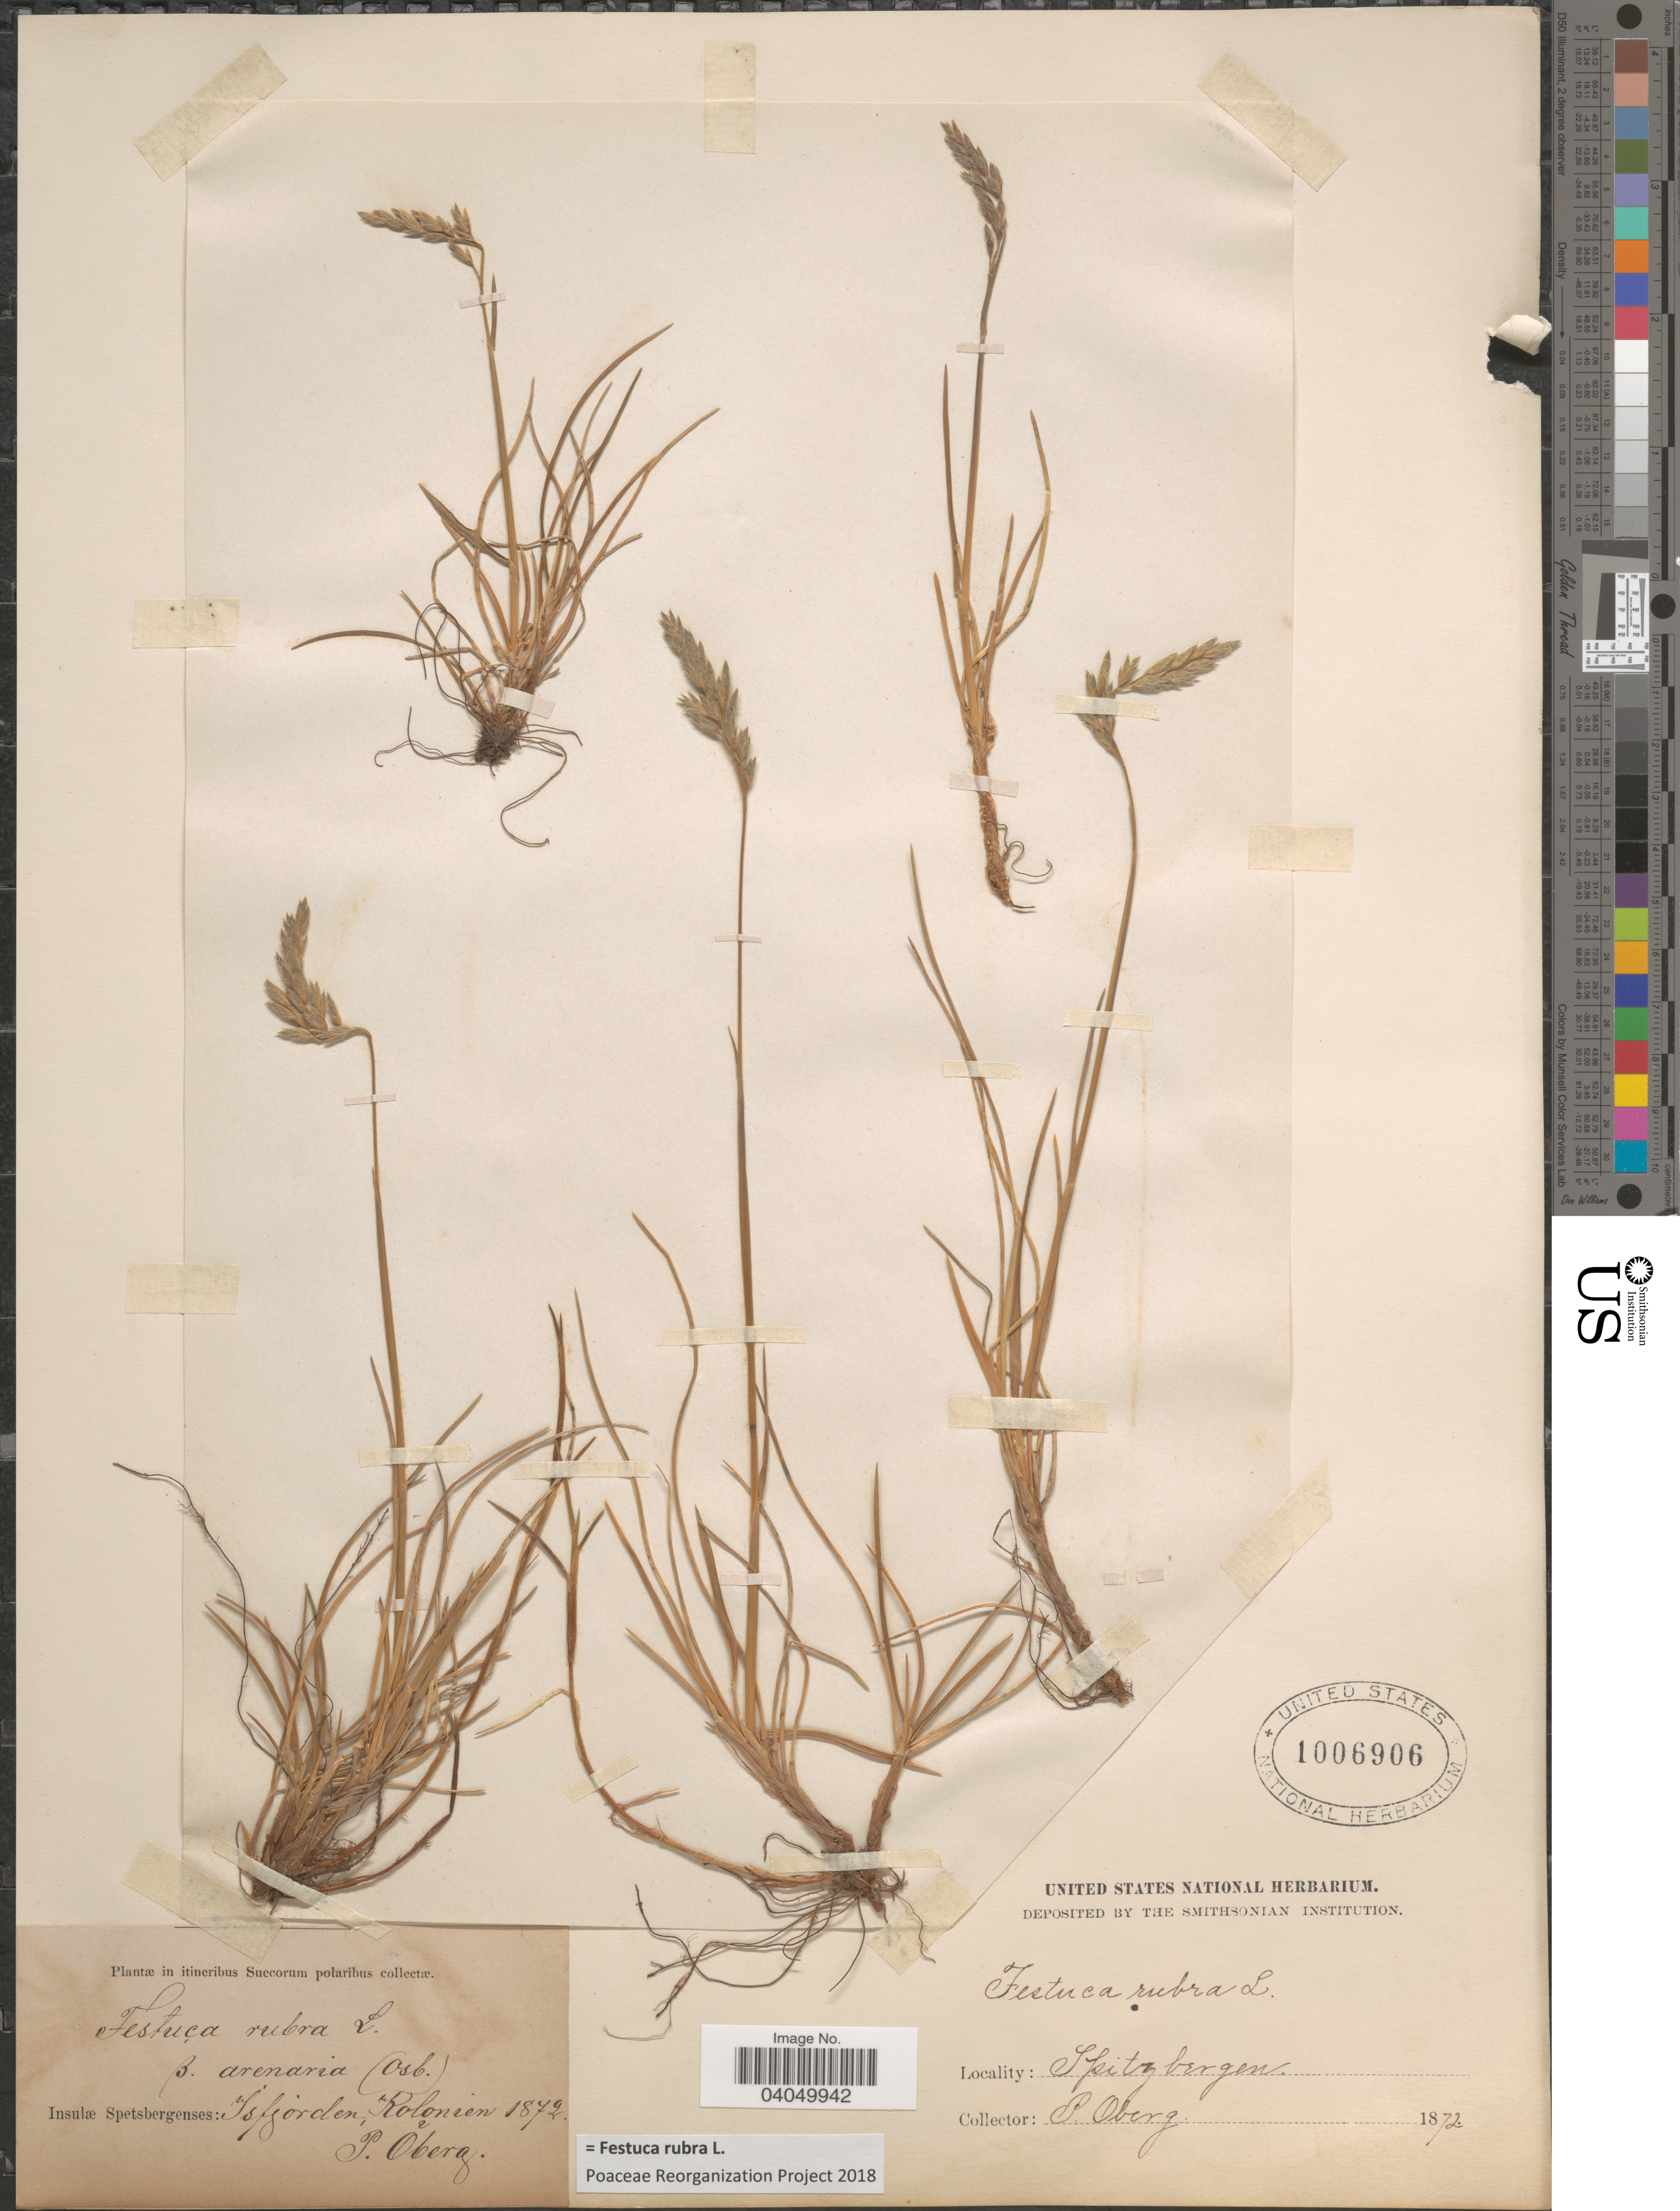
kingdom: Plantae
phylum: Tracheophyta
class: Liliopsida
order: Poales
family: Poaceae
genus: Festuca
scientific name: Festuca rubra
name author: L.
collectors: P. Oberg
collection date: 1872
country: Norway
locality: In itineribus Suecorum polaribus. Insulæ Spetsbergenses: Isfjorden, Kolonien. Spitzbergen.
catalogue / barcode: US 1006906